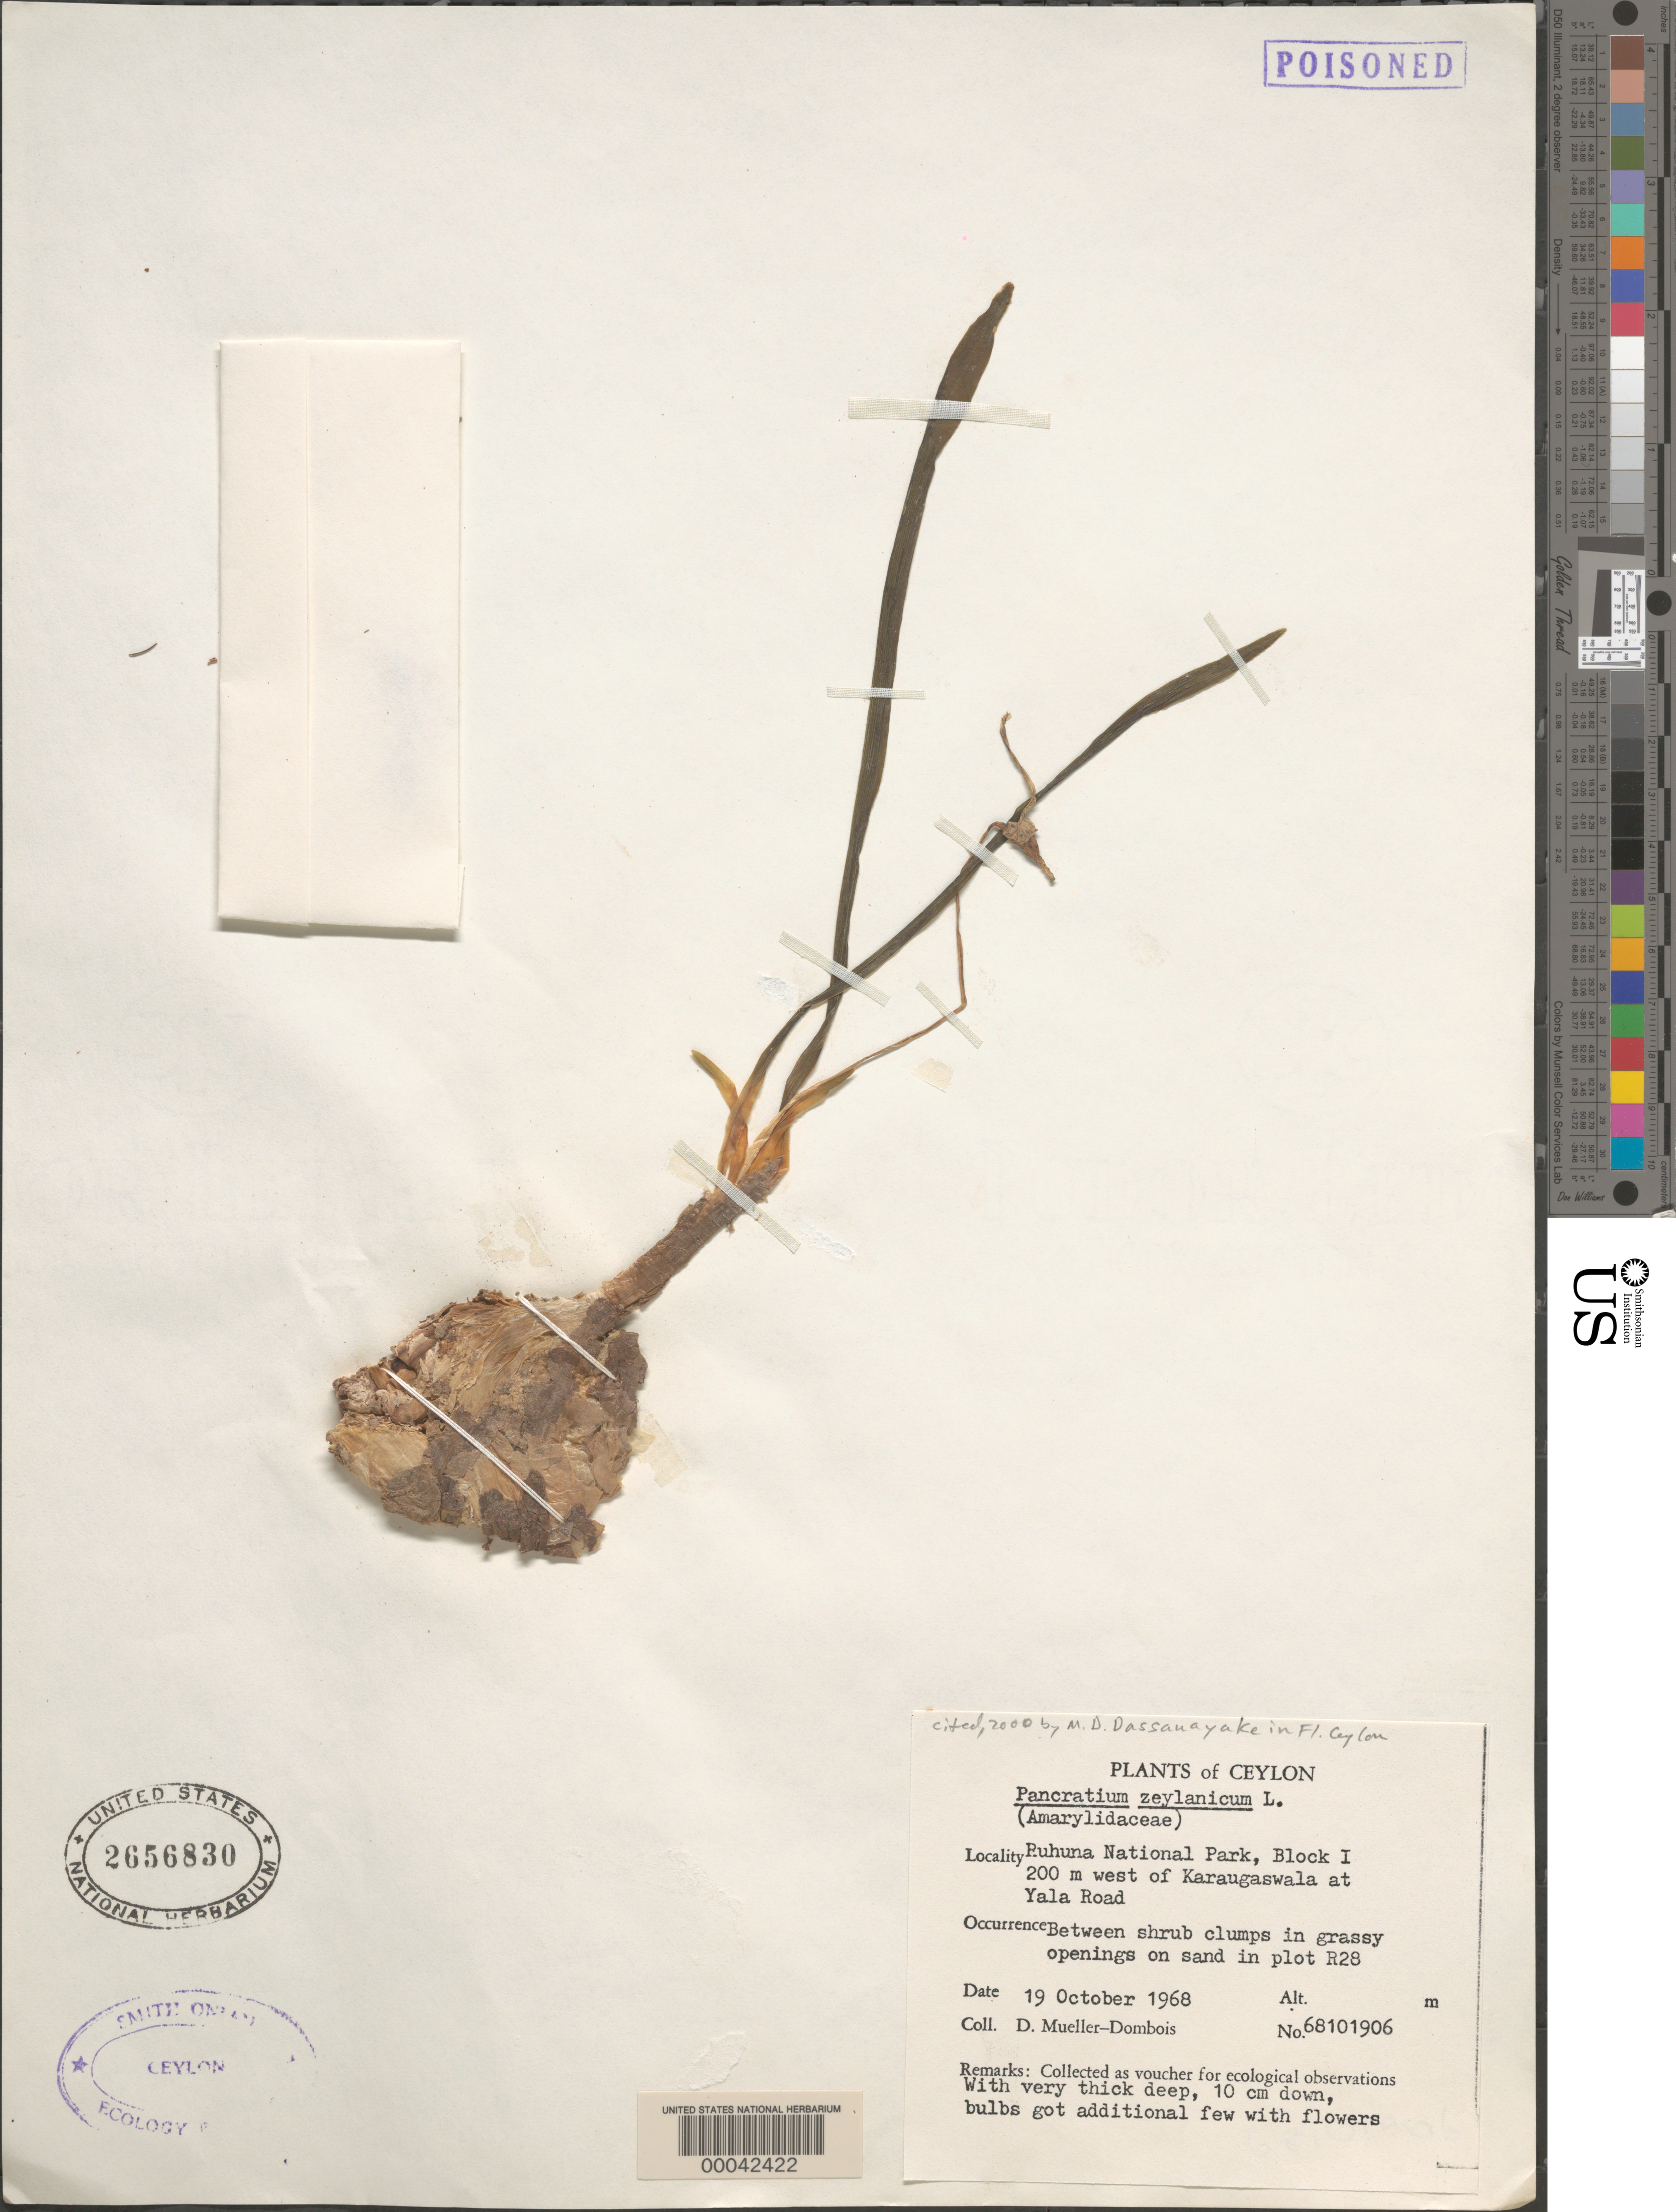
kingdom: Plantae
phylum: Tracheophyta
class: Liliopsida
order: Asparagales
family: Amaryllidaceae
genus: Pancratium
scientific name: Pancratium zeylanicum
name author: L.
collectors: D. Mueller-Dombois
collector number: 68101906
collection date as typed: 19 Oct 1968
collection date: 1968-10-19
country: Sri Lanka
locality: Ruhuna national park, block i 200 m west of karaugaswala at yala road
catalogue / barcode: US 2656830